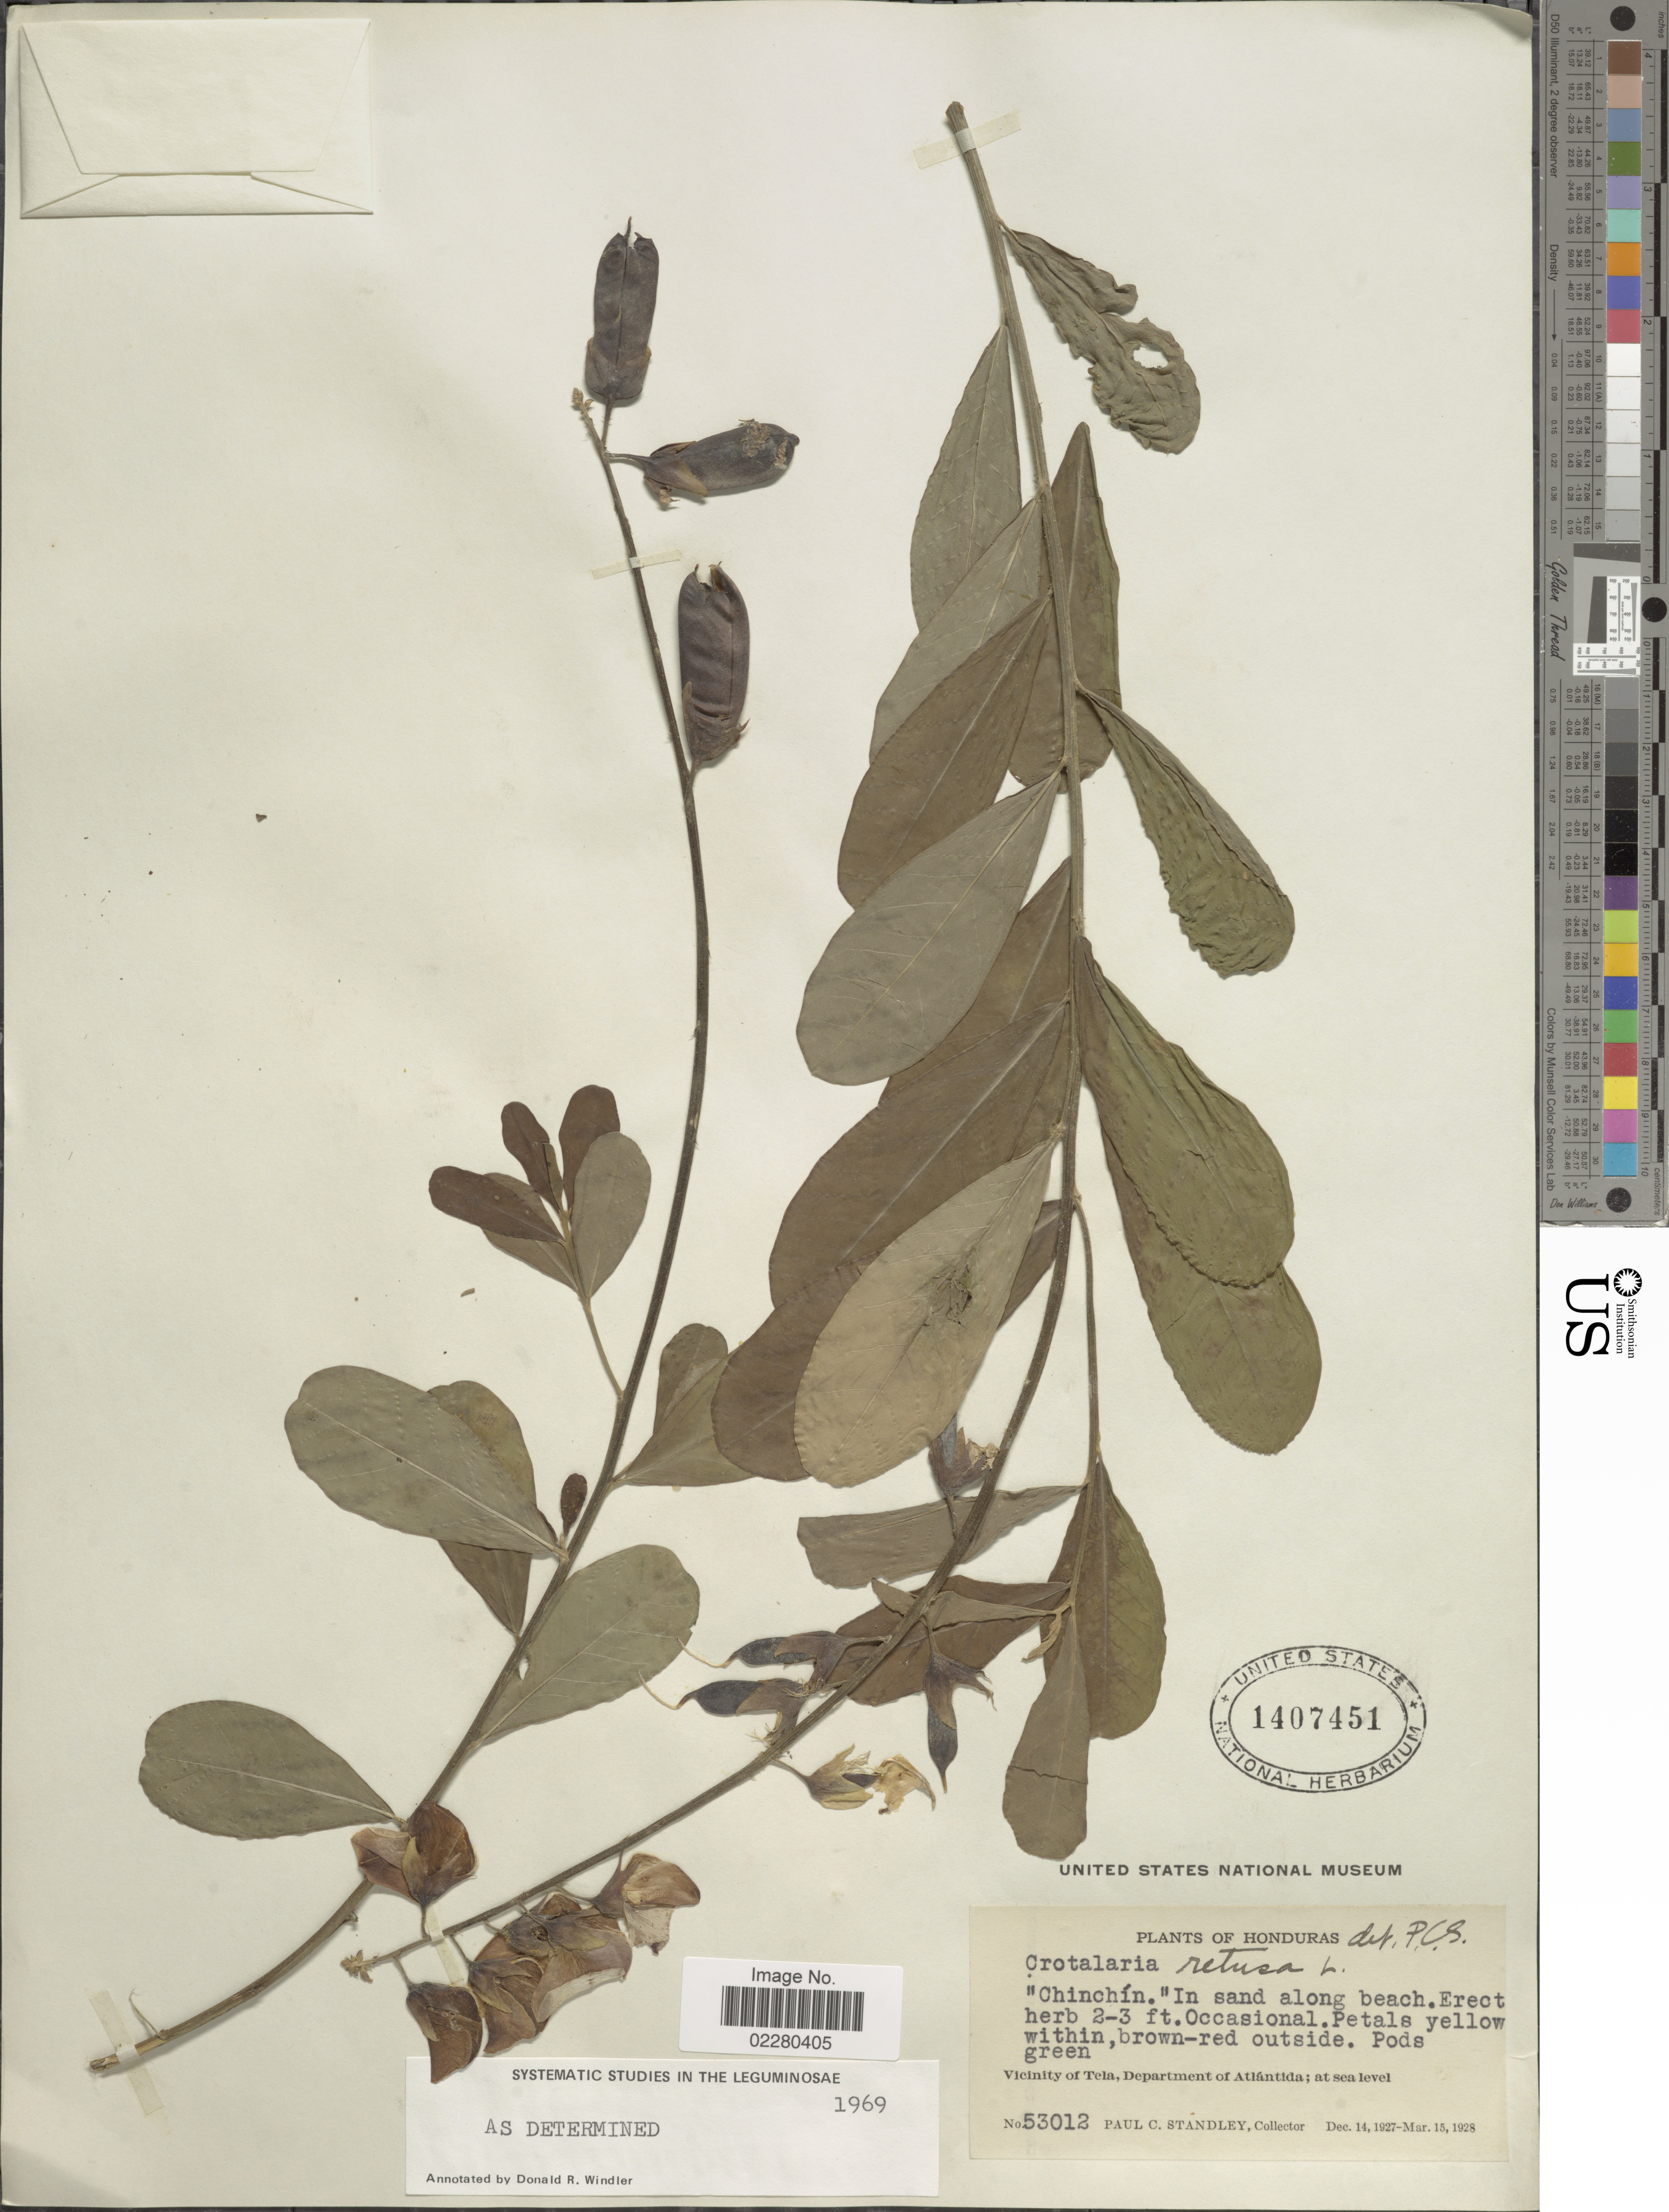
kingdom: Plantae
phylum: Tracheophyta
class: Magnoliopsida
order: Fabales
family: Fabaceae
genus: Crotalaria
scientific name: Crotalaria retusa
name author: L.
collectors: P. C. Standley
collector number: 53012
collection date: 1927-12-14/1928-03-15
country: Honduras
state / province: Atlántida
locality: Vicinity of Tela, Department of Atlántida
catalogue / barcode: US 1407451